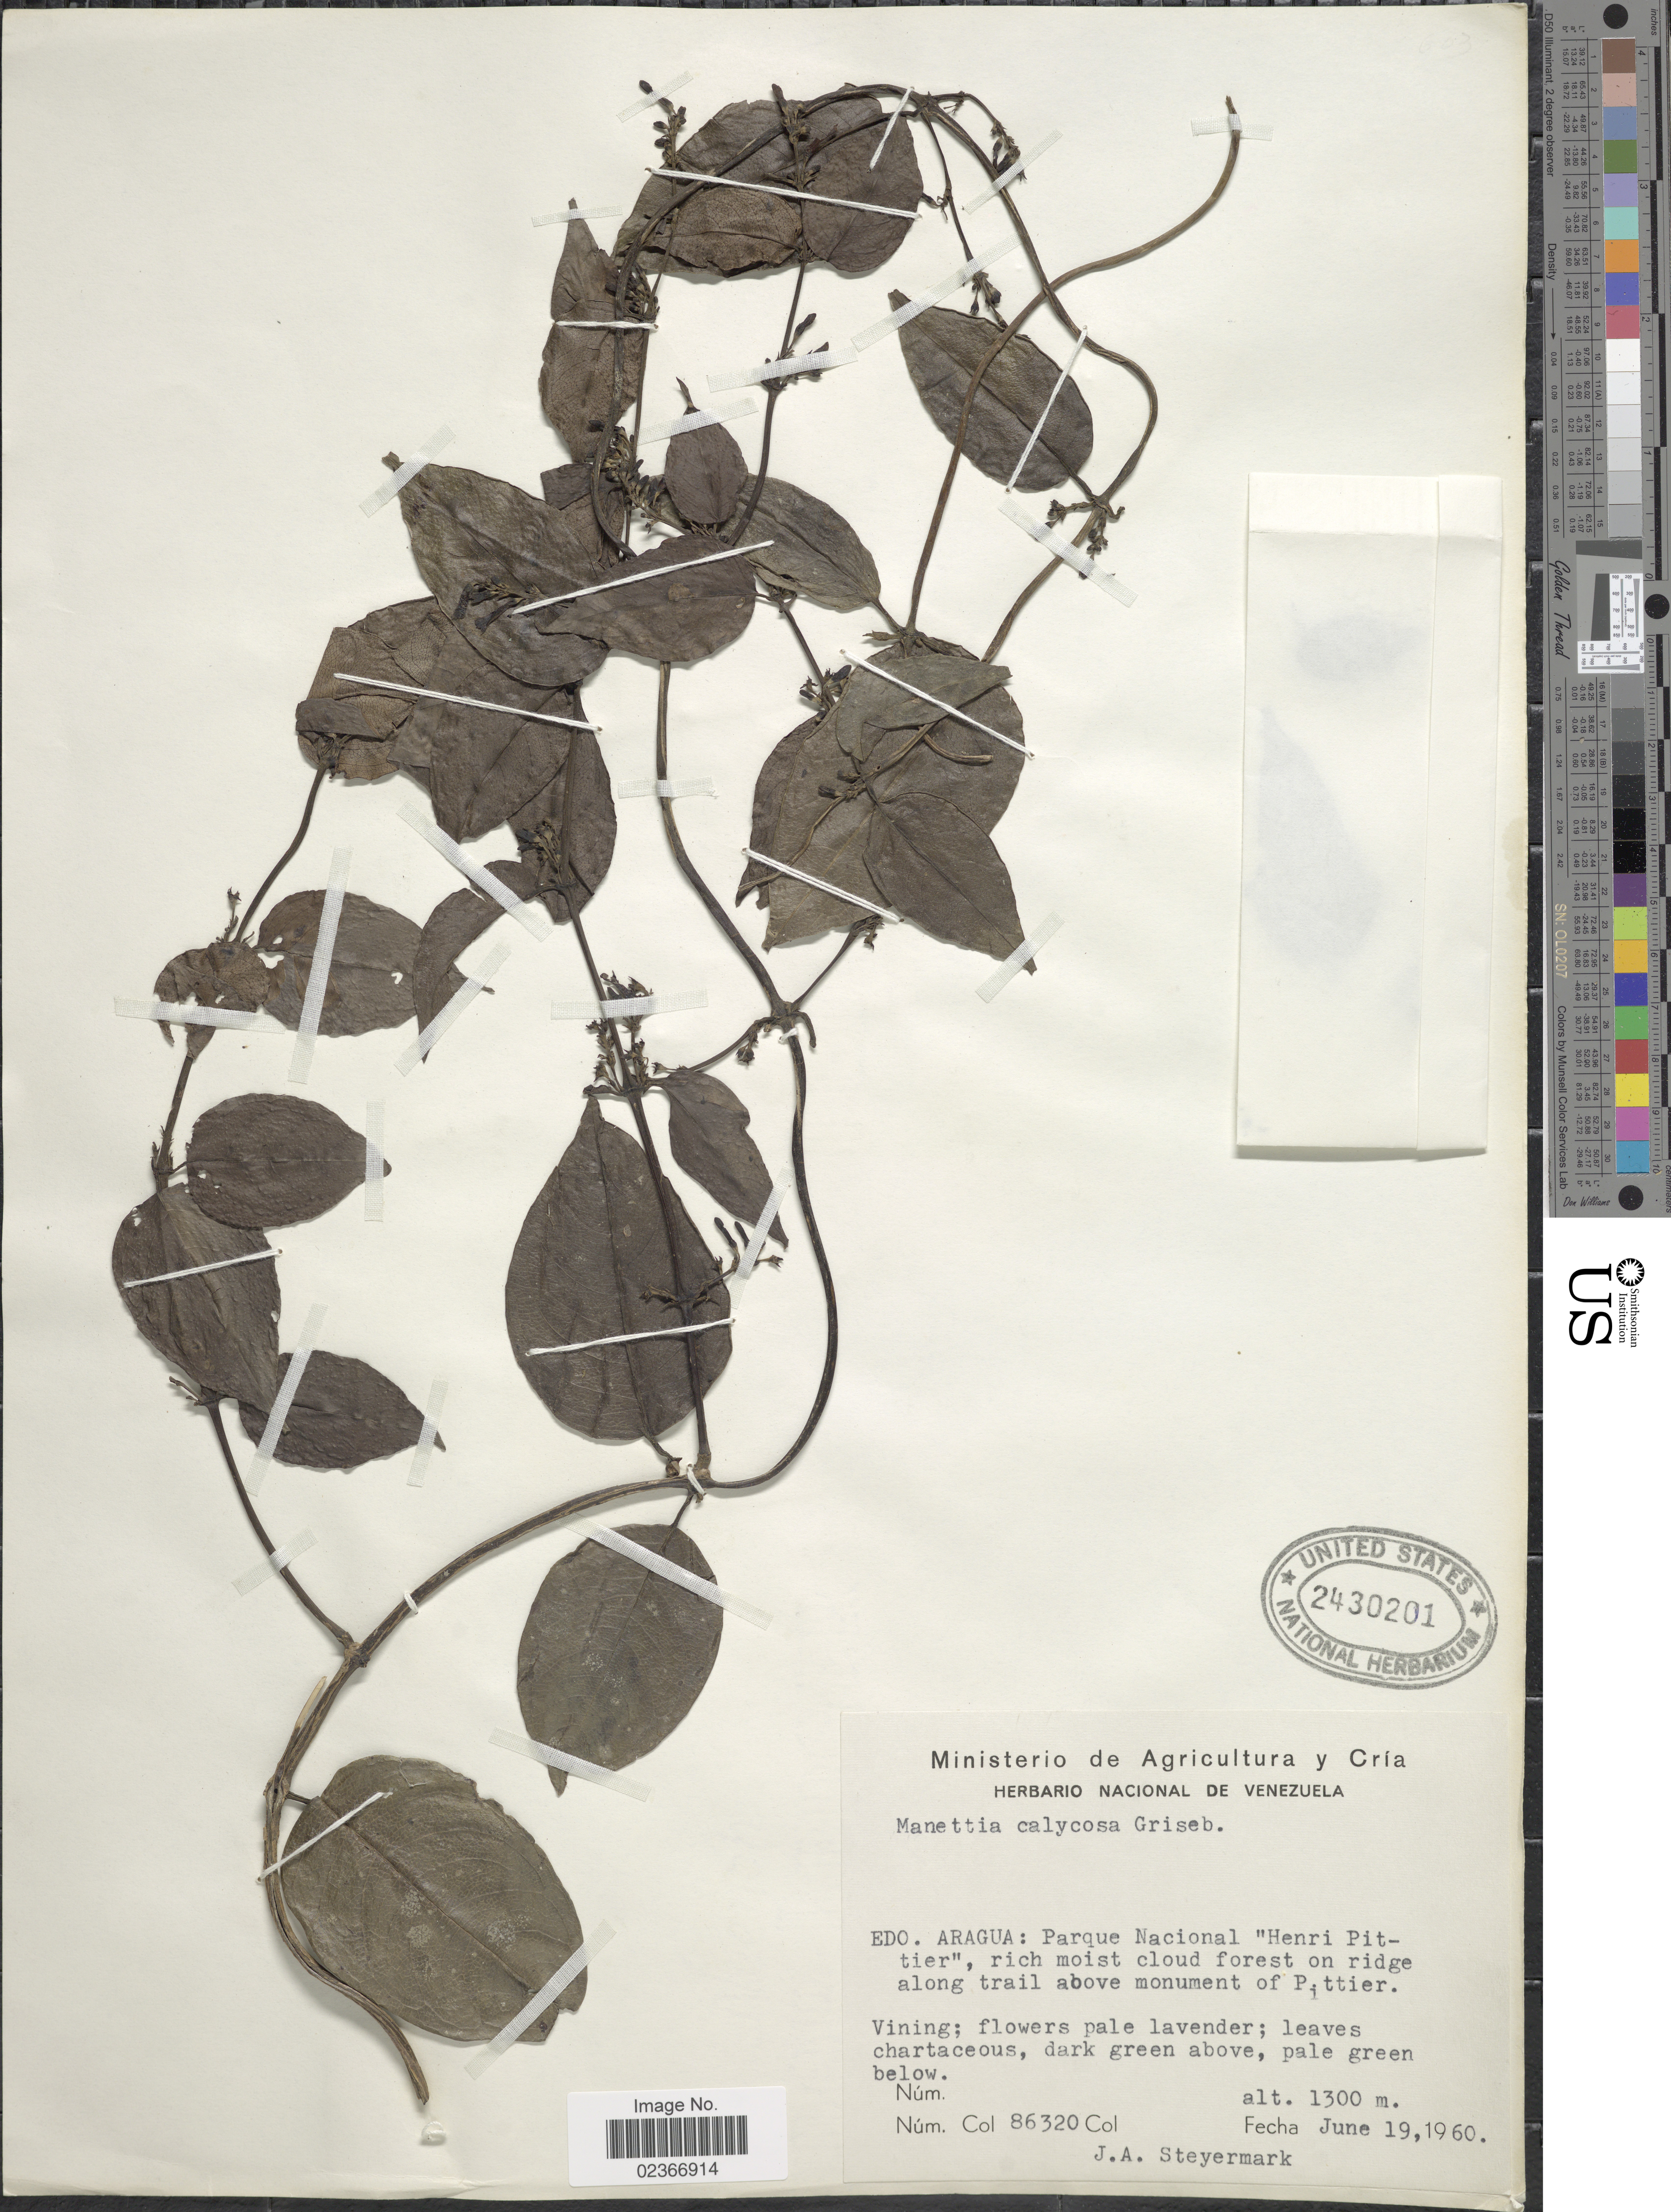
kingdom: Plantae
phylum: Tracheophyta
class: Magnoliopsida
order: Gentianales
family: Rubiaceae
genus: Manettia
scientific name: Manettia calycosa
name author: Griseb.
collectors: J. Steyermark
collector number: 86320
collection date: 1960-06-19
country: Venezuela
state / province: Aragua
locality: Edo. Aragua: Parque Nacional "Henri Pittier", rich moist cloud forest on ridge along trail above monument of Pittier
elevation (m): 1300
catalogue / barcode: US 2430201